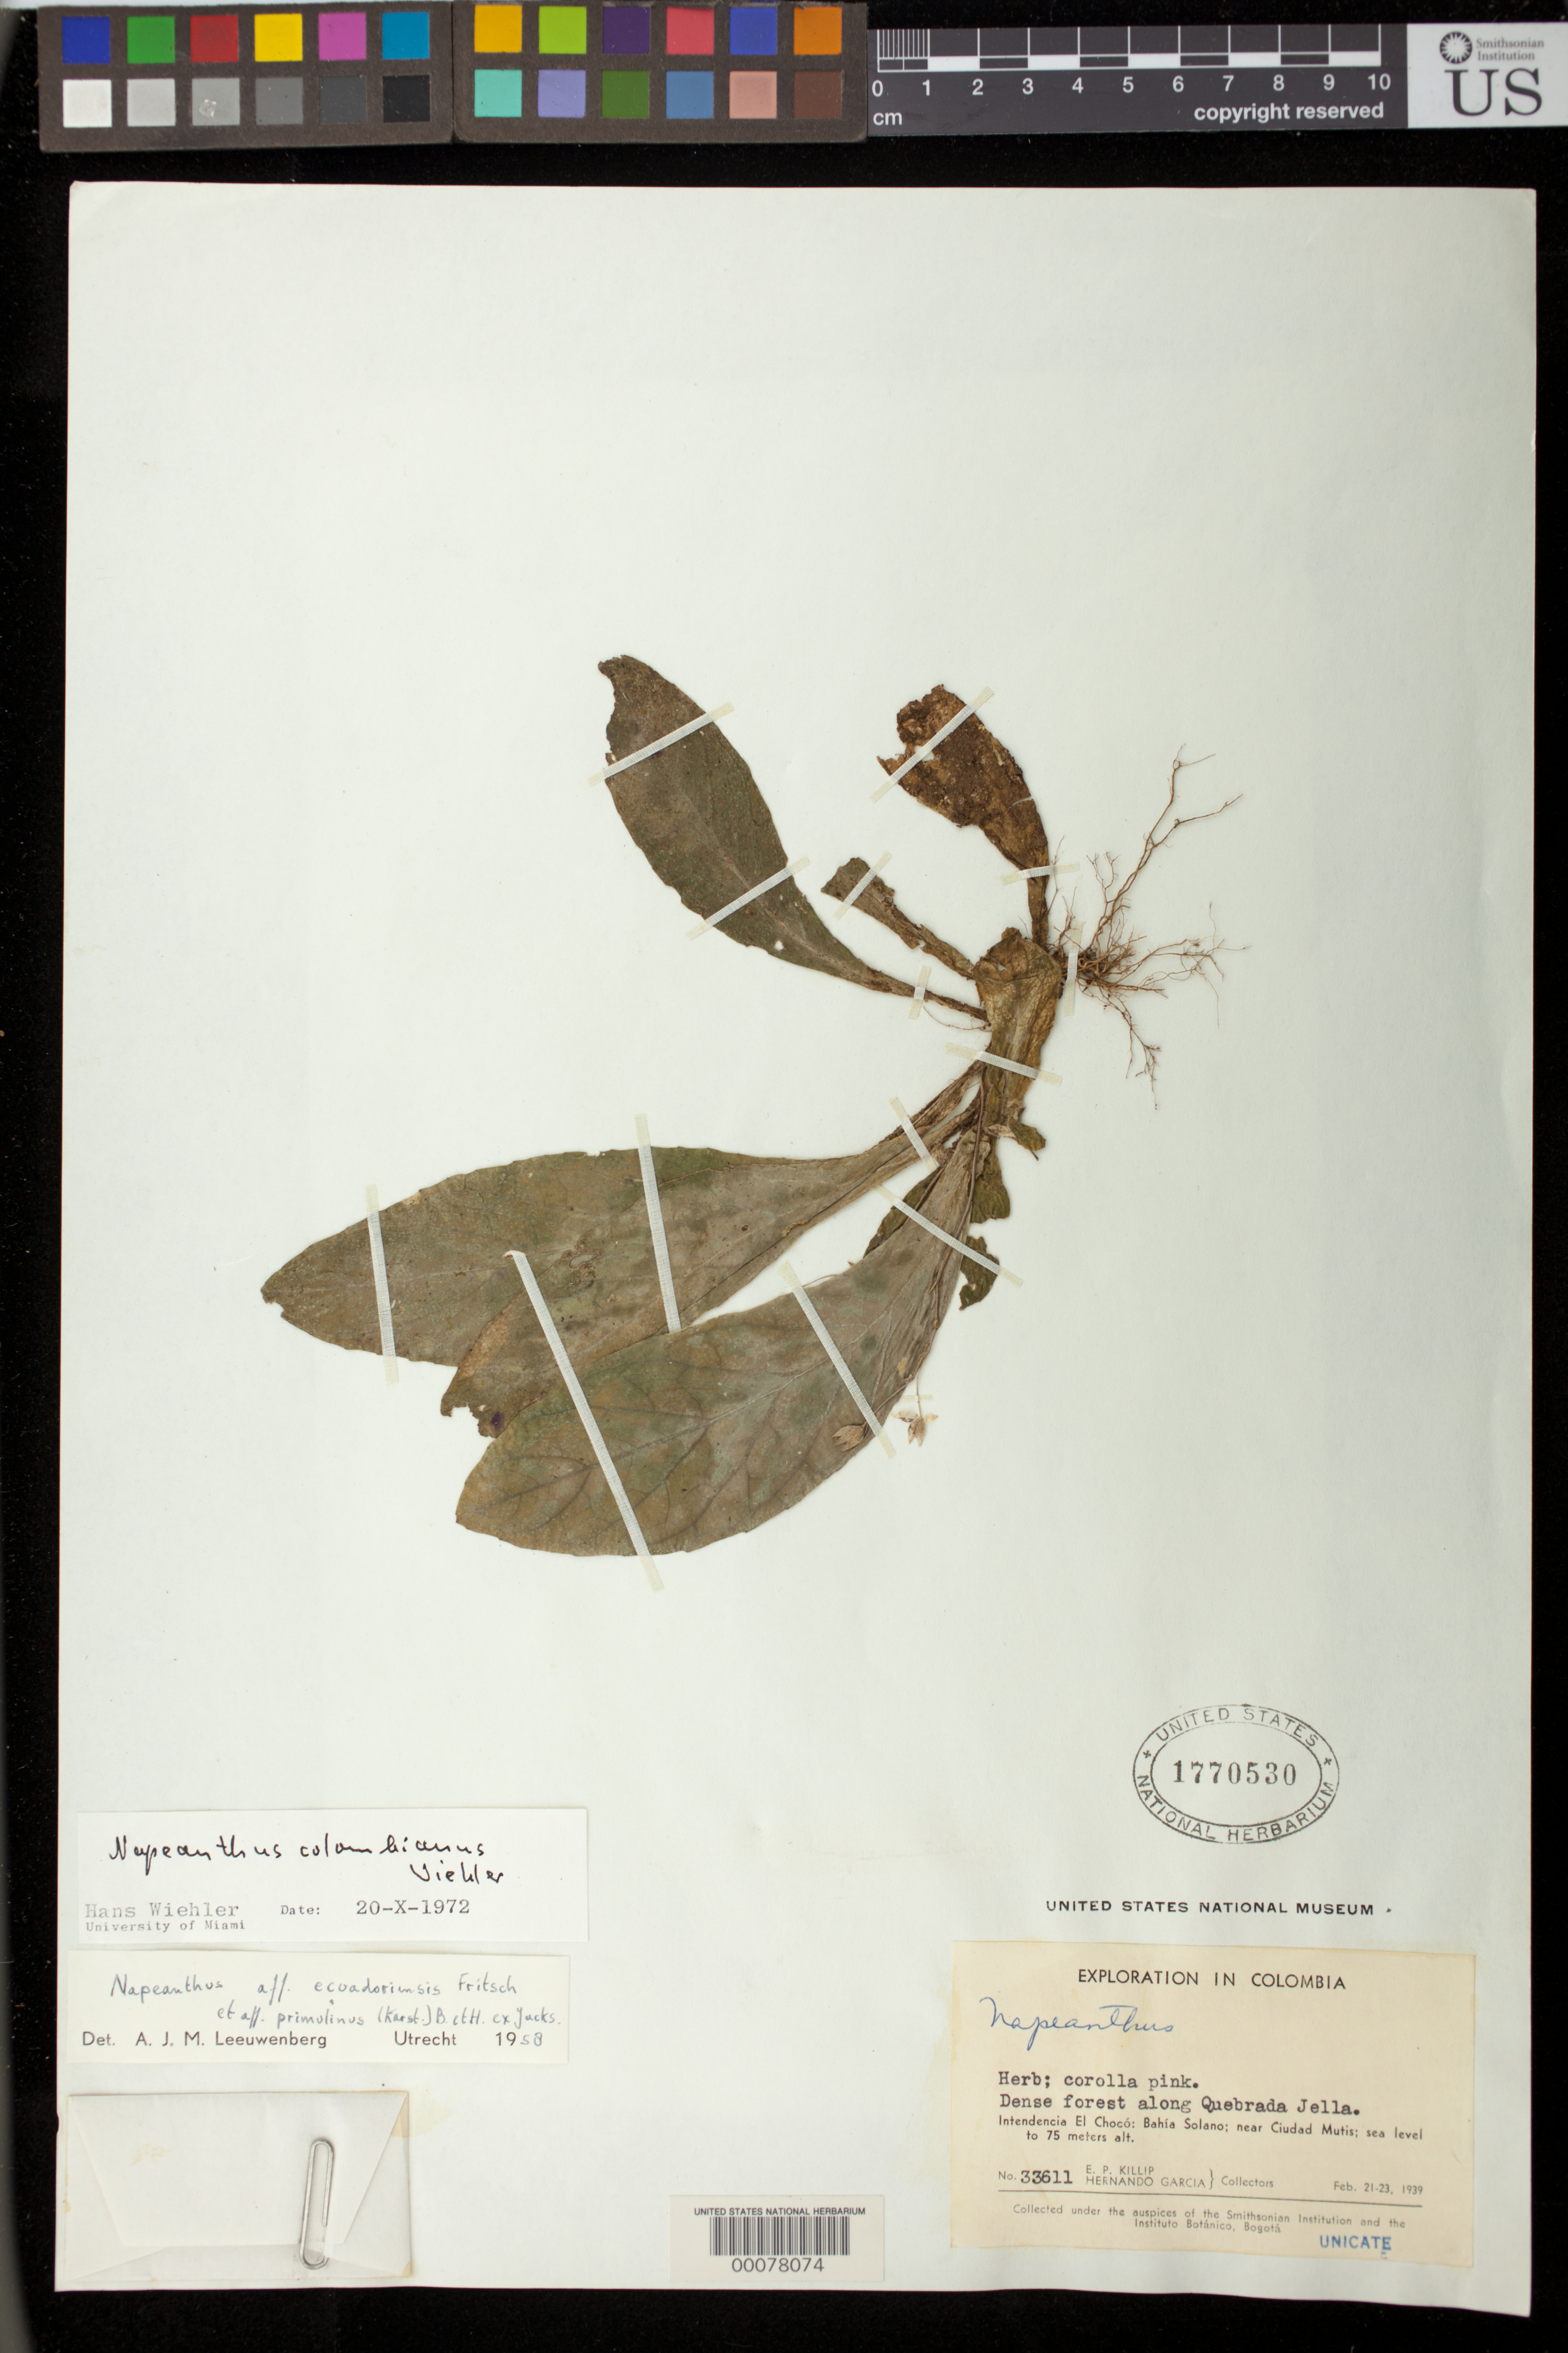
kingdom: Plantae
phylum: Tracheophyta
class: Magnoliopsida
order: Lamiales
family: Gesneriaceae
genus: Napeanthus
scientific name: Napeanthus apodemus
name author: Donn. Sm.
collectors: E. P. Killip & H. Garcia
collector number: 33611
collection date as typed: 21-23 Feb 1939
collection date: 1939-02-21/1939-02-23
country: Colombia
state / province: Chocó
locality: Bahia Solano, near Ciudad Mutis, along Quebrada Jella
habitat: Dense forest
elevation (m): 75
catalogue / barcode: US 1770530